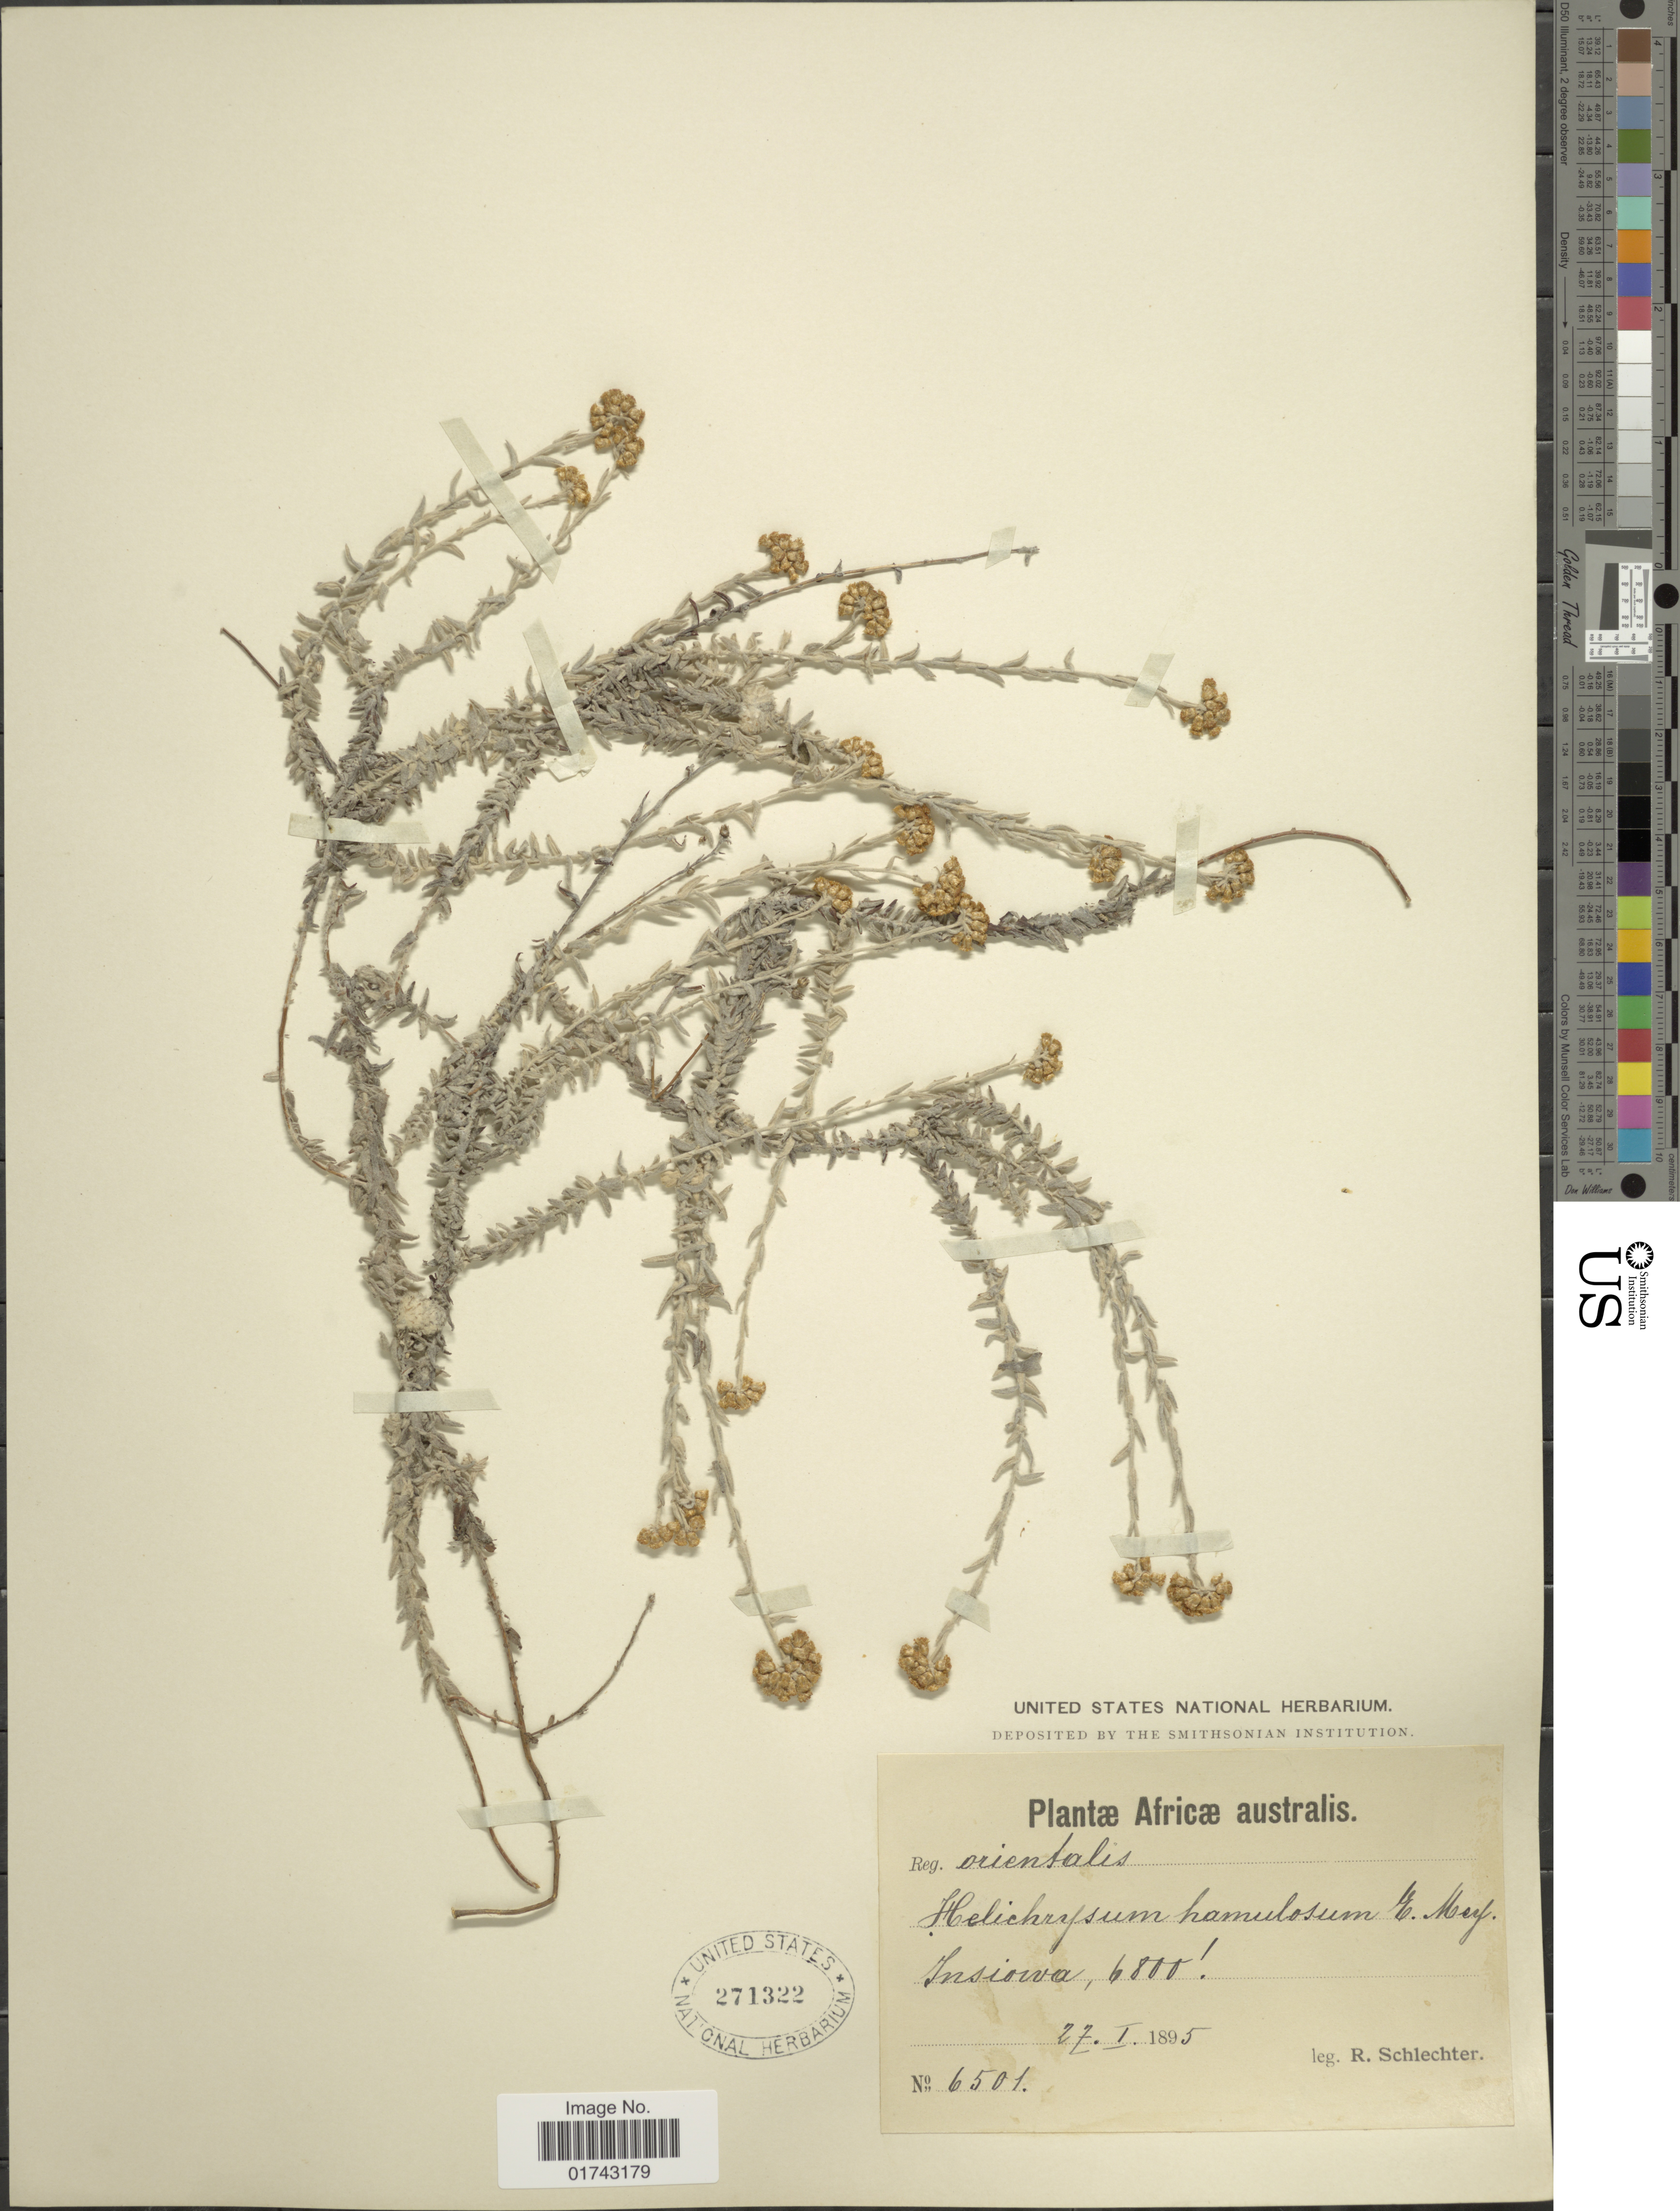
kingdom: Plantae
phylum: Tracheophyta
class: Magnoliopsida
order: Asterales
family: Asteraceae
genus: Helichrysum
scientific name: Helichrysum hamulosum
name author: E. Mey. ex DC.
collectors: F. R. R. Schlechter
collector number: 6501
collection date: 1895-01-27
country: South Africa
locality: Insiowa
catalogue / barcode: US 271322